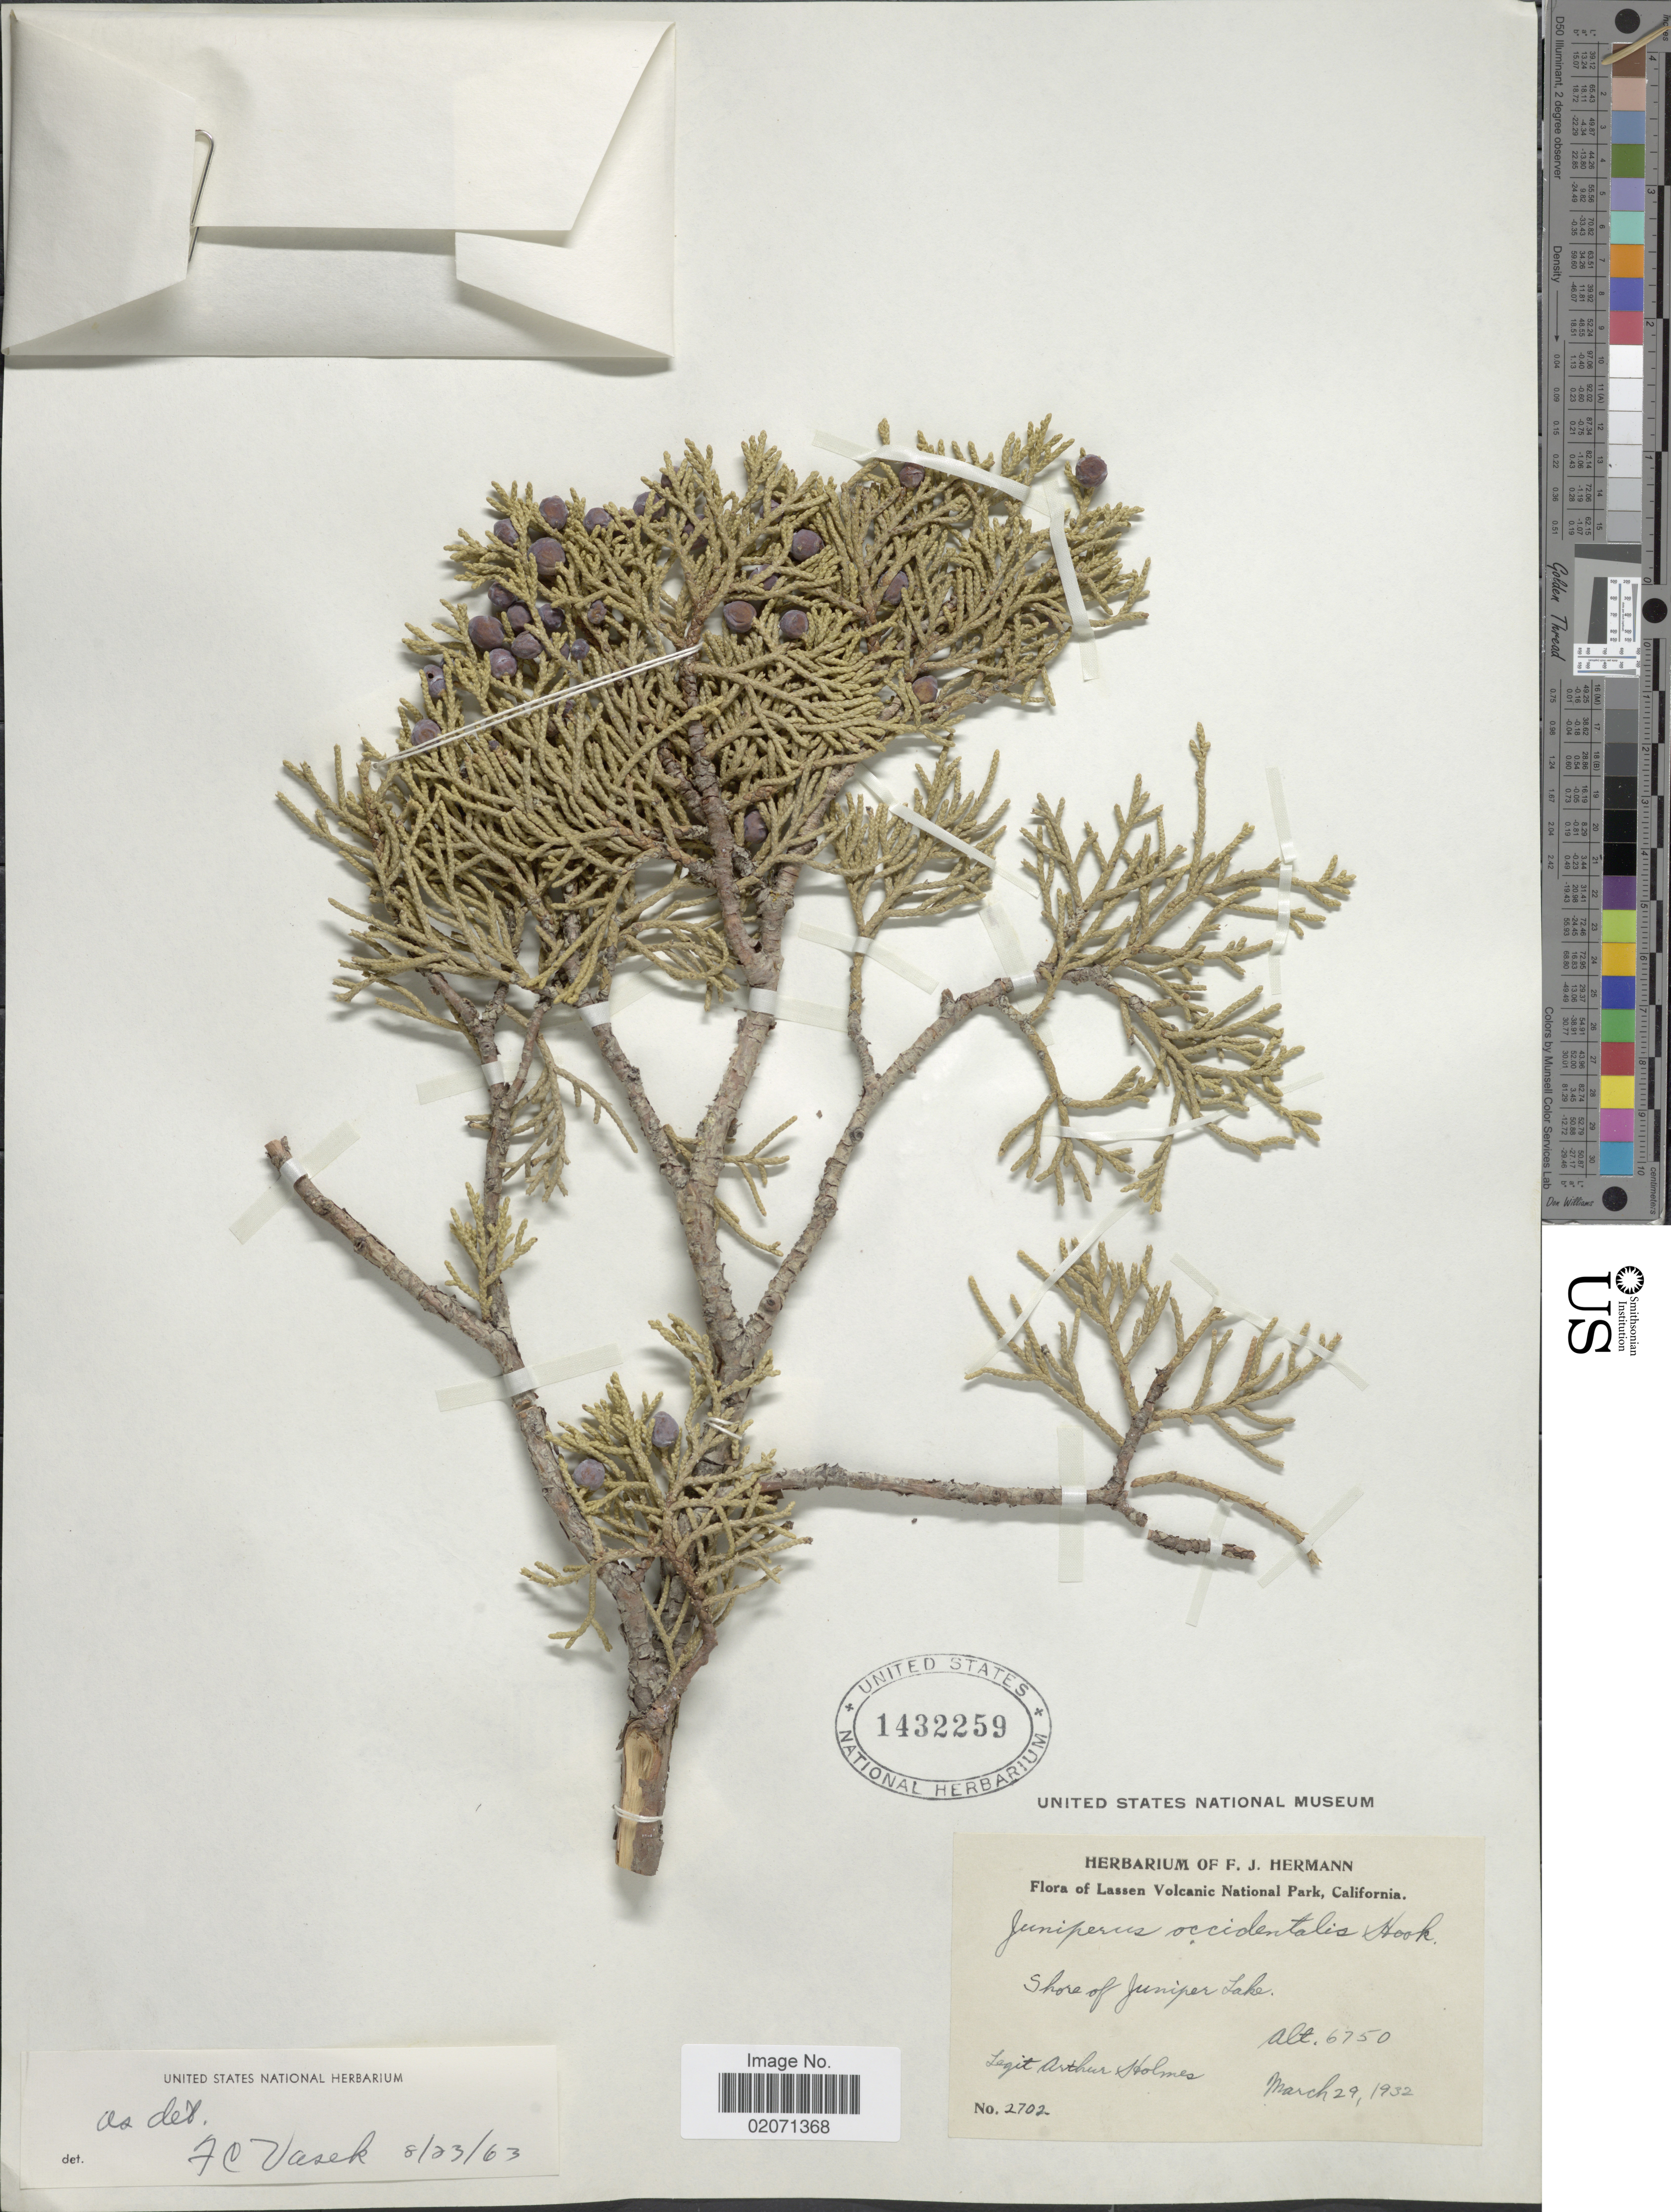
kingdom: Plantae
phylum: Tracheophyta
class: Pinopsida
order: Pinales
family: Cupressaceae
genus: Juniperus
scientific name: Juniperus occidentalis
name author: Hook.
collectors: A. Holmes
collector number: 2702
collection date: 1932-03-29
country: United States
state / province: California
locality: Lassen Volcanic National Park. Shore of Juniper Lake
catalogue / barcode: US 1432259